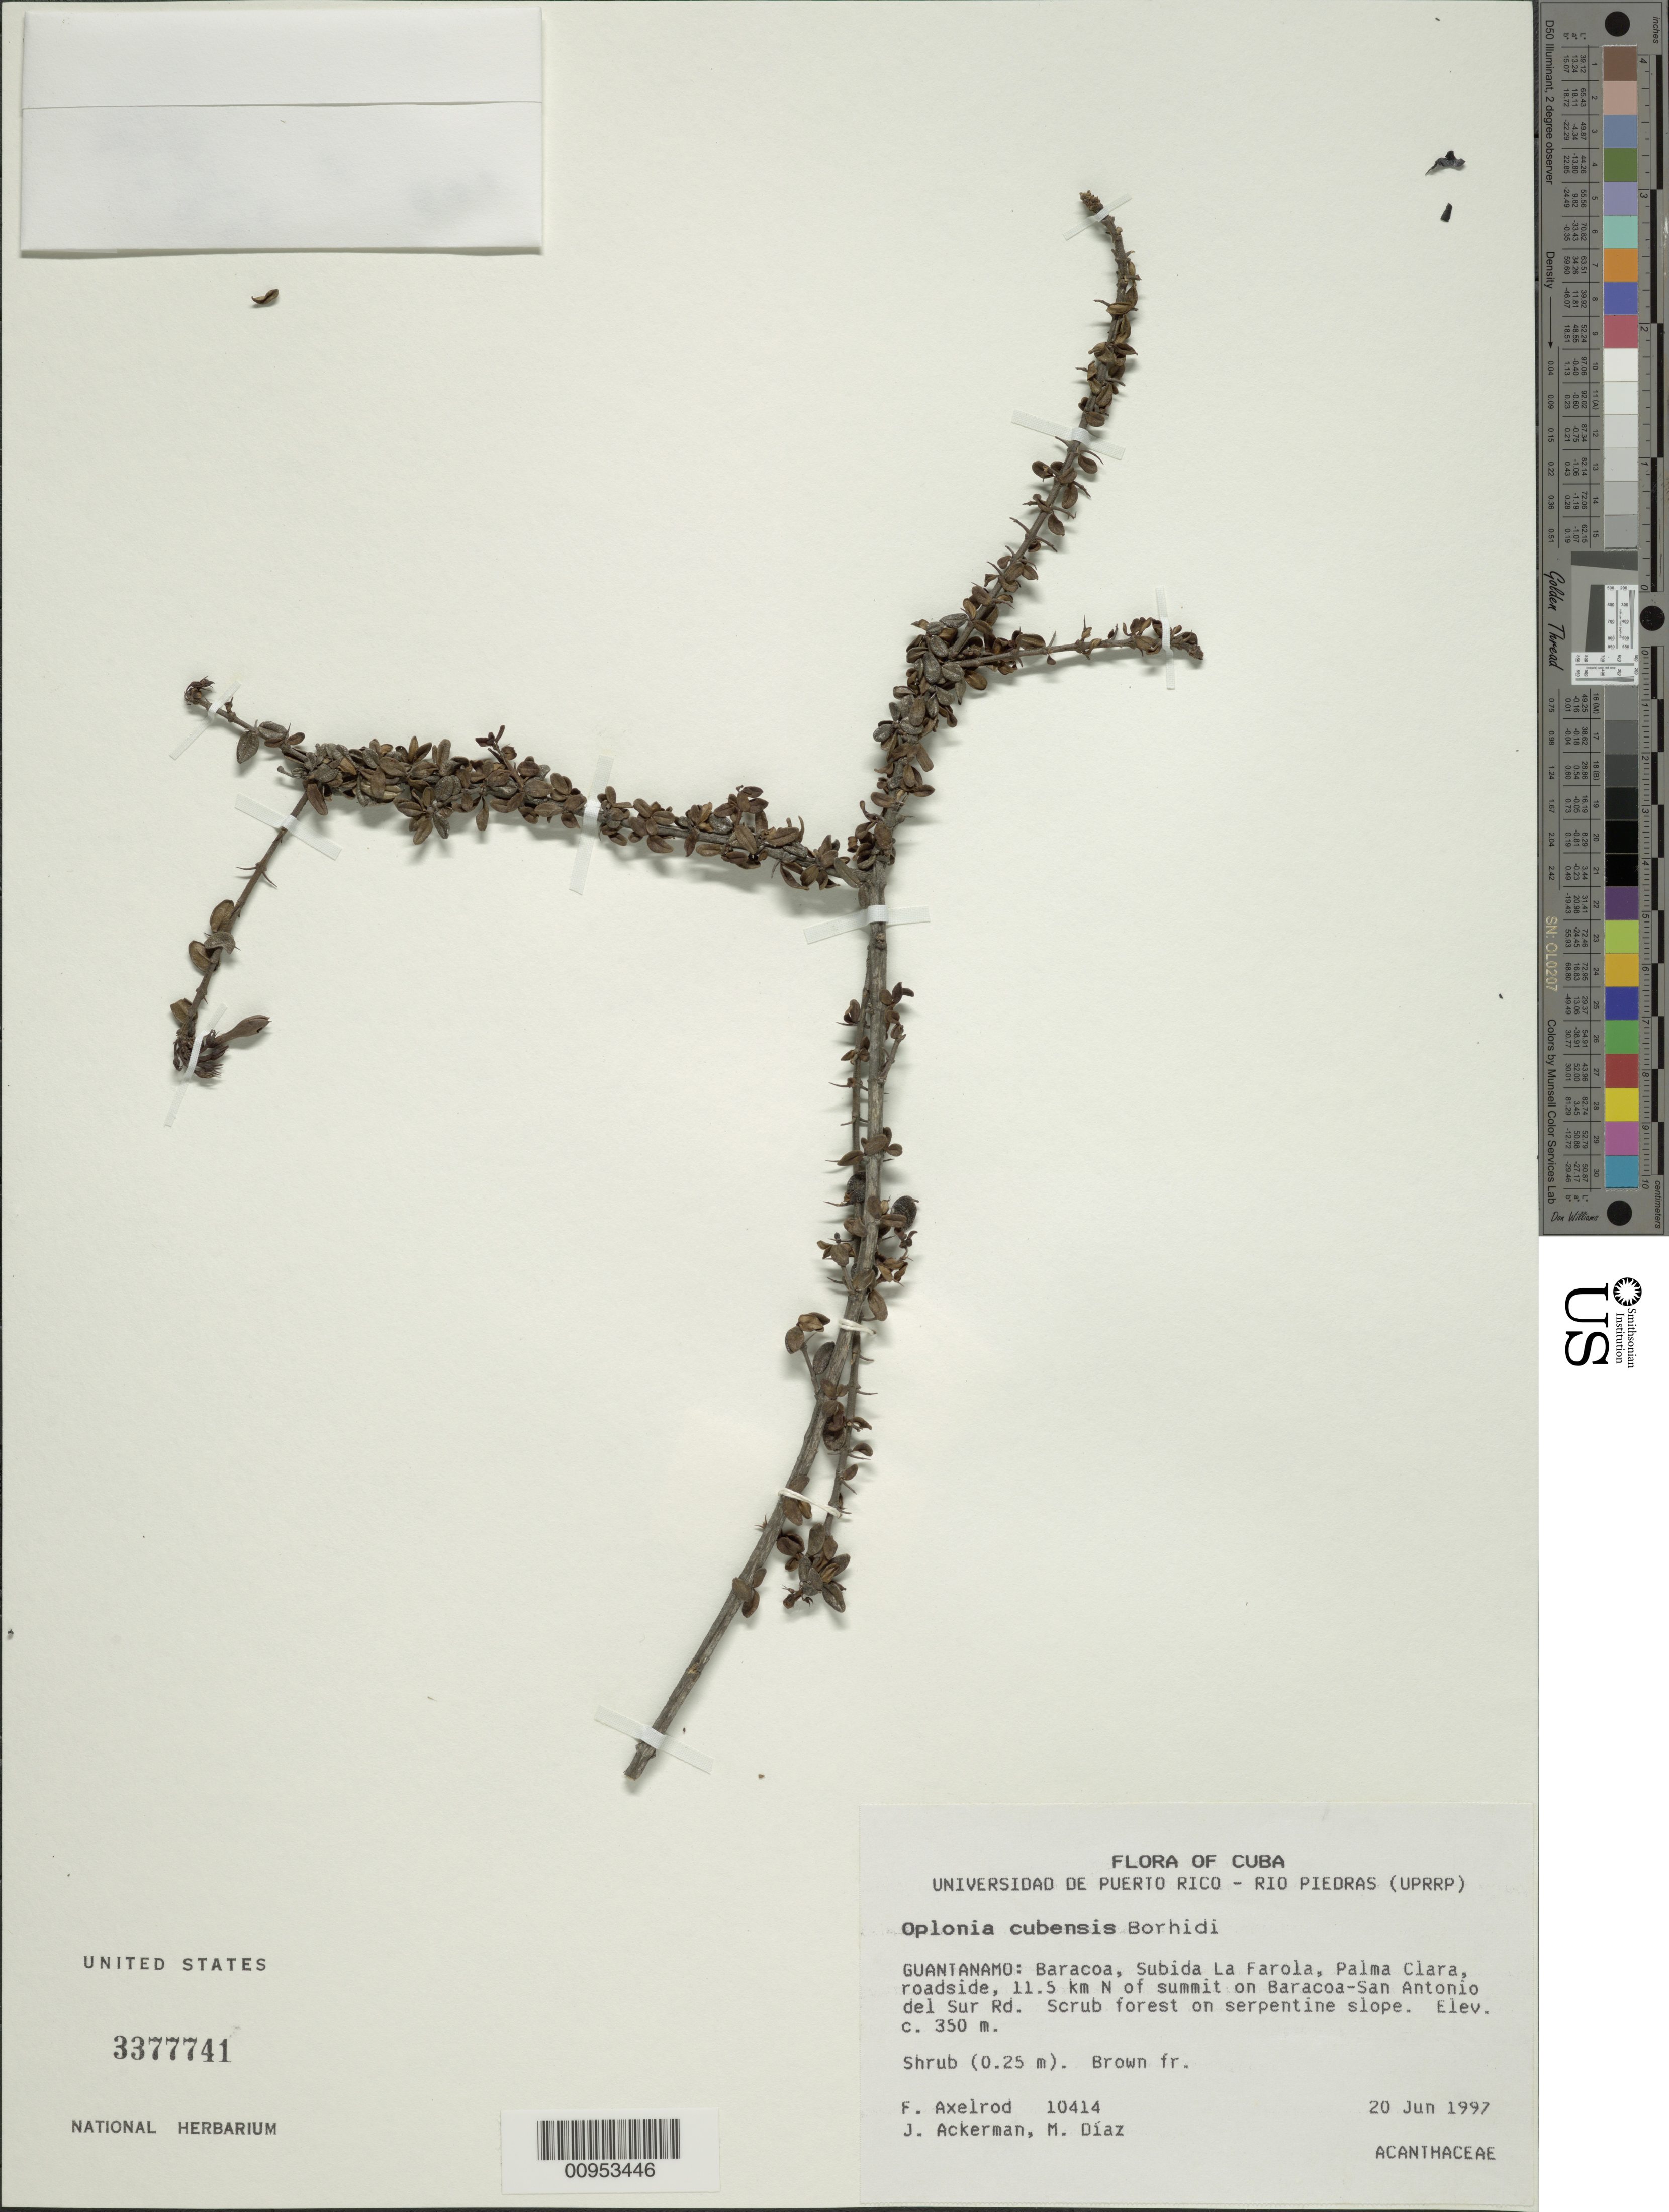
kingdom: Plantae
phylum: Tracheophyta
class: Magnoliopsida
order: Lamiales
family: Acanthaceae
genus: Oplonia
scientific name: Oplonia cubensis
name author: Borhidi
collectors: F. S. Axelrod, J. D. Ackerman & M. Díaz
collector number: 10410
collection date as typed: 20 Jun 1997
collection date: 1997-06-20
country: Cuba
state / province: Guantanamo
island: Cuba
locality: Baracoa, Subida La Farola, Palma Clara, 11 5 km N of summit of Baracoa-San Antonio del Sur Rd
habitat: Roadside; scrub forest on serpentine slope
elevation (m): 350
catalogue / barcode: US 3377741